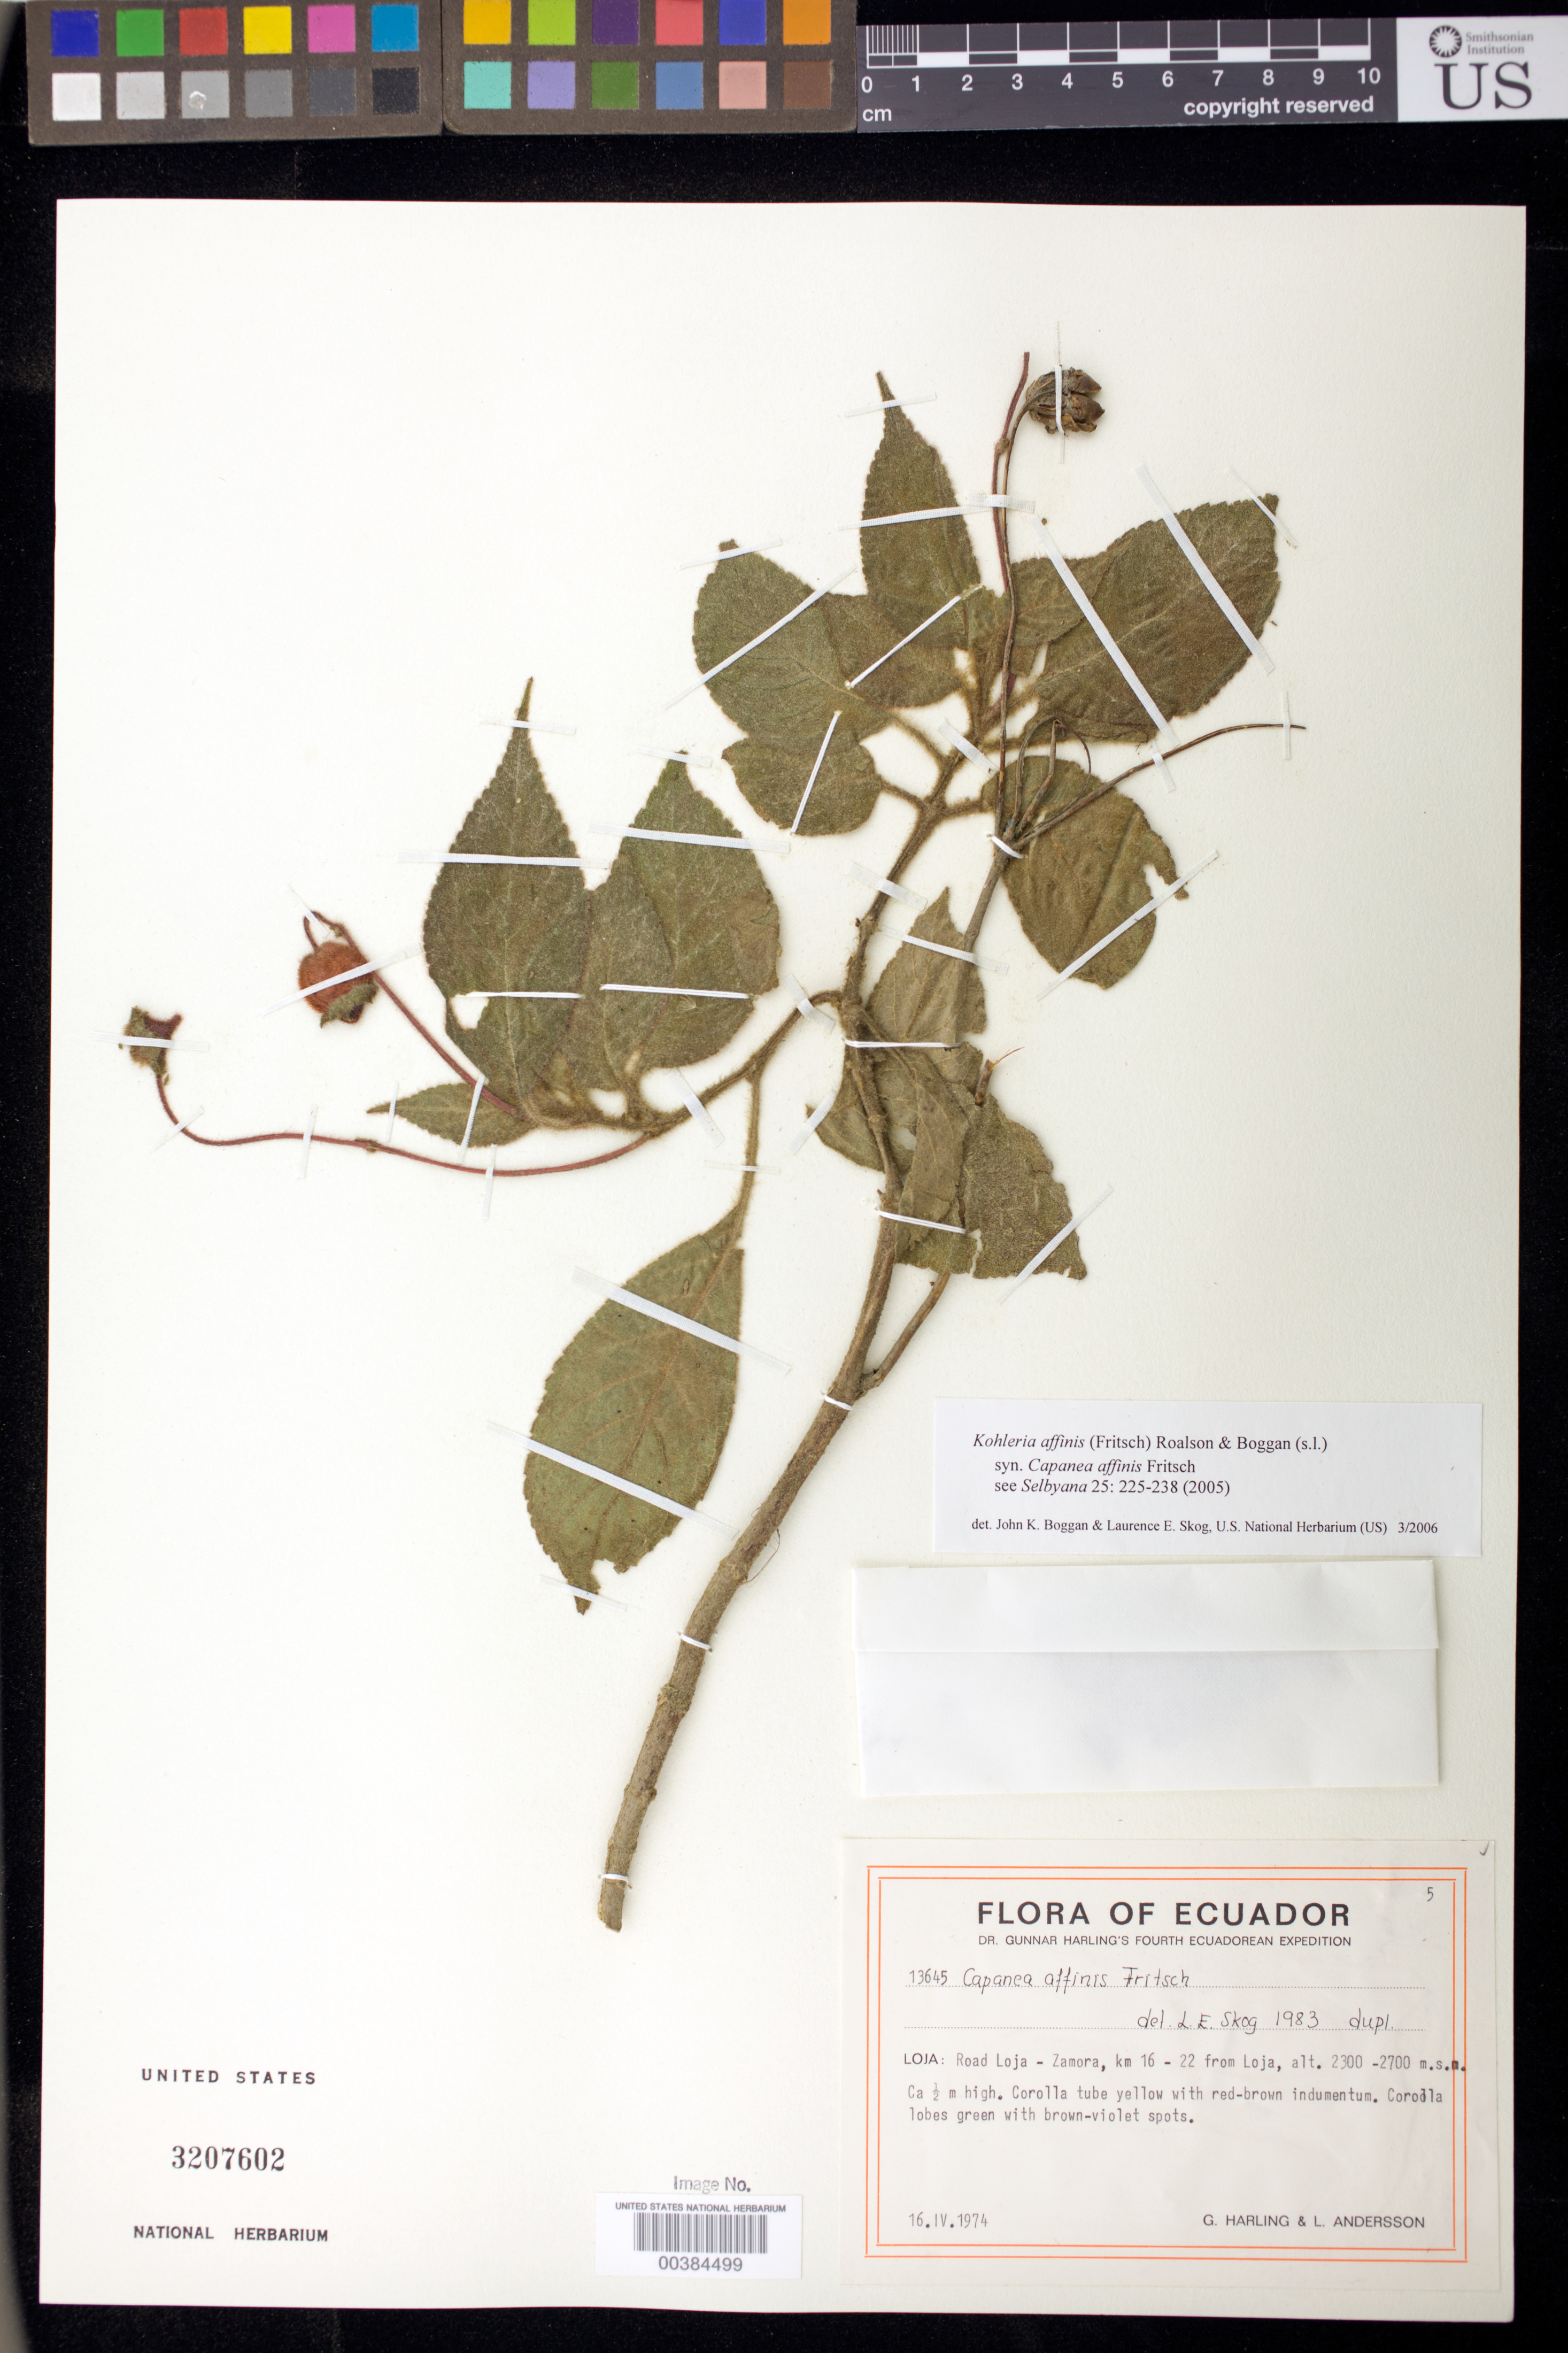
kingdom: Plantae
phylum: Tracheophyta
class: Magnoliopsida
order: Lamiales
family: Gesneriaceae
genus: Kohleria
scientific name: Kohleria affinis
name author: (Fritsch) Roalson & Boggan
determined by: Boggan, J. K.; Skog, L. E.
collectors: G. Harling & L. Andersson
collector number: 13645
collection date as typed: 16 Apr 1974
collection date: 1974-04-16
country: Ecuador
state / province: Loja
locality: Road from Loja to Zamora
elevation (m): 2300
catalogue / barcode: US 3207602